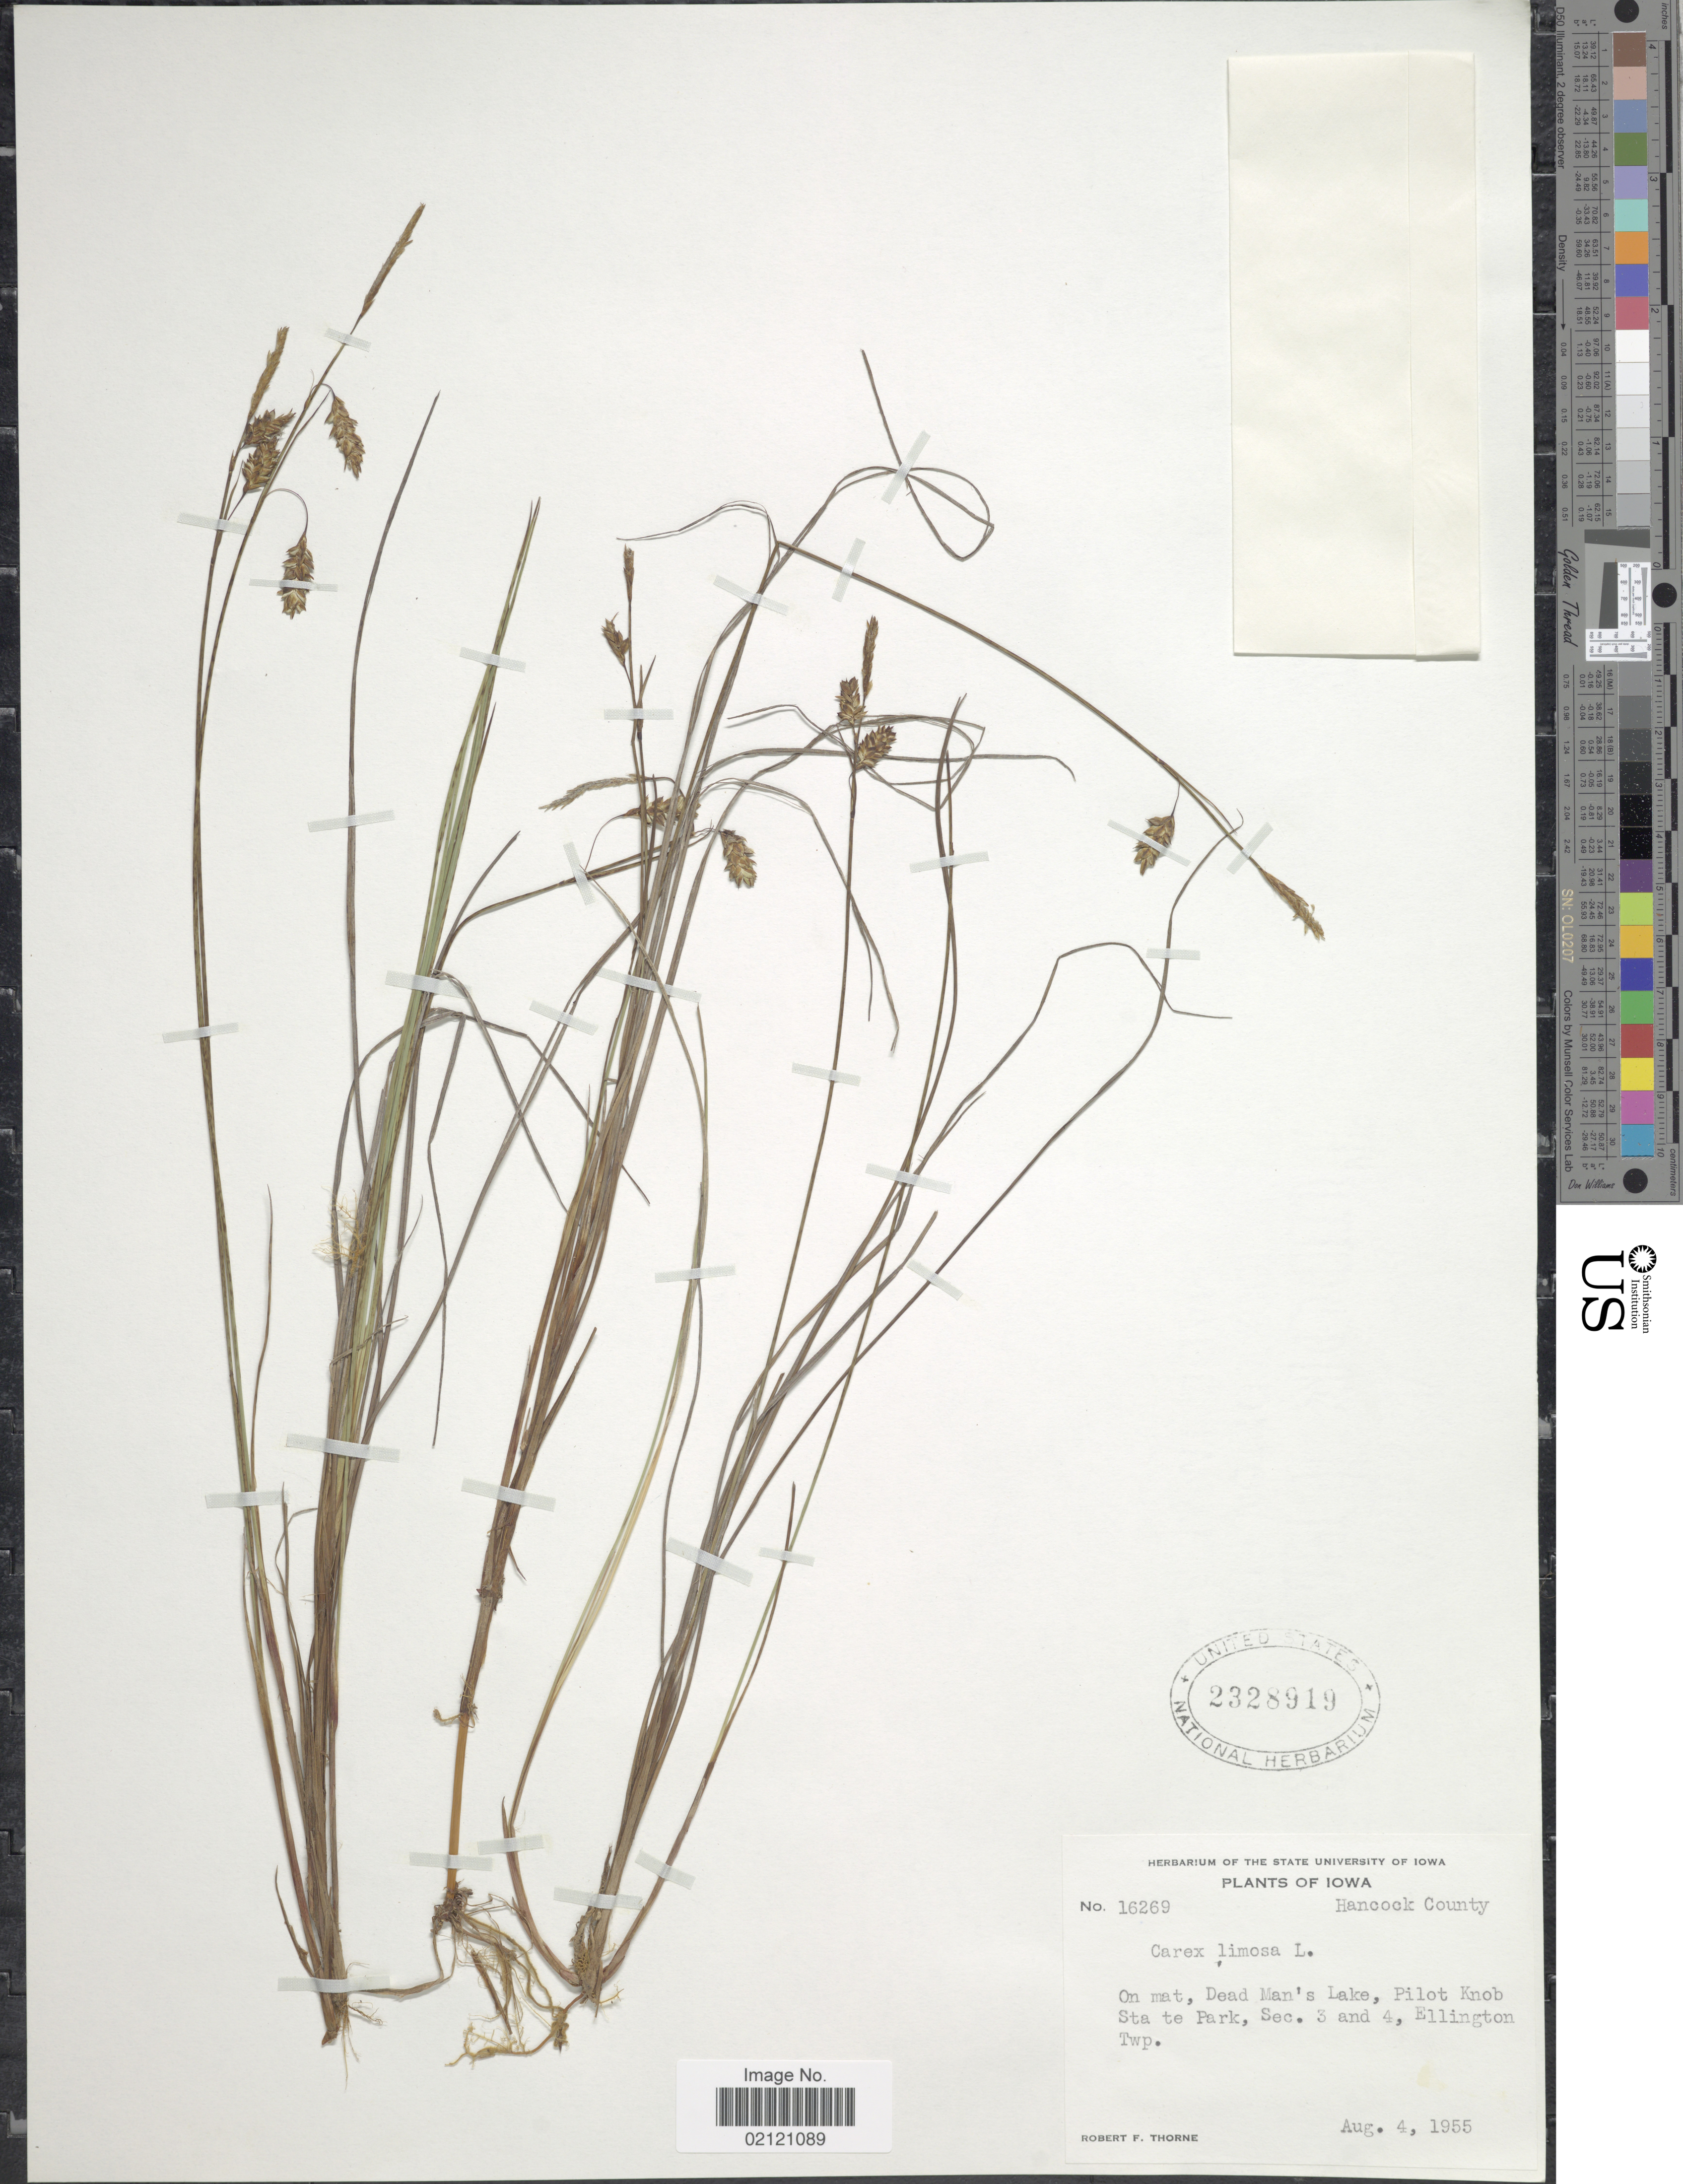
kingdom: Plantae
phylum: Tracheophyta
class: Liliopsida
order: Poales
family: Cyperaceae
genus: Carex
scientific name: Carex limosa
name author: L.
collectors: R. F. Thorne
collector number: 16269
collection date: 1955-08-04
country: United States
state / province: Iowa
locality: Hancock County, On mat, Dead Man's Lake, Pilot Knob State Park, Sec. 3 and 4, Ellington Twp.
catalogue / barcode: US 2328919